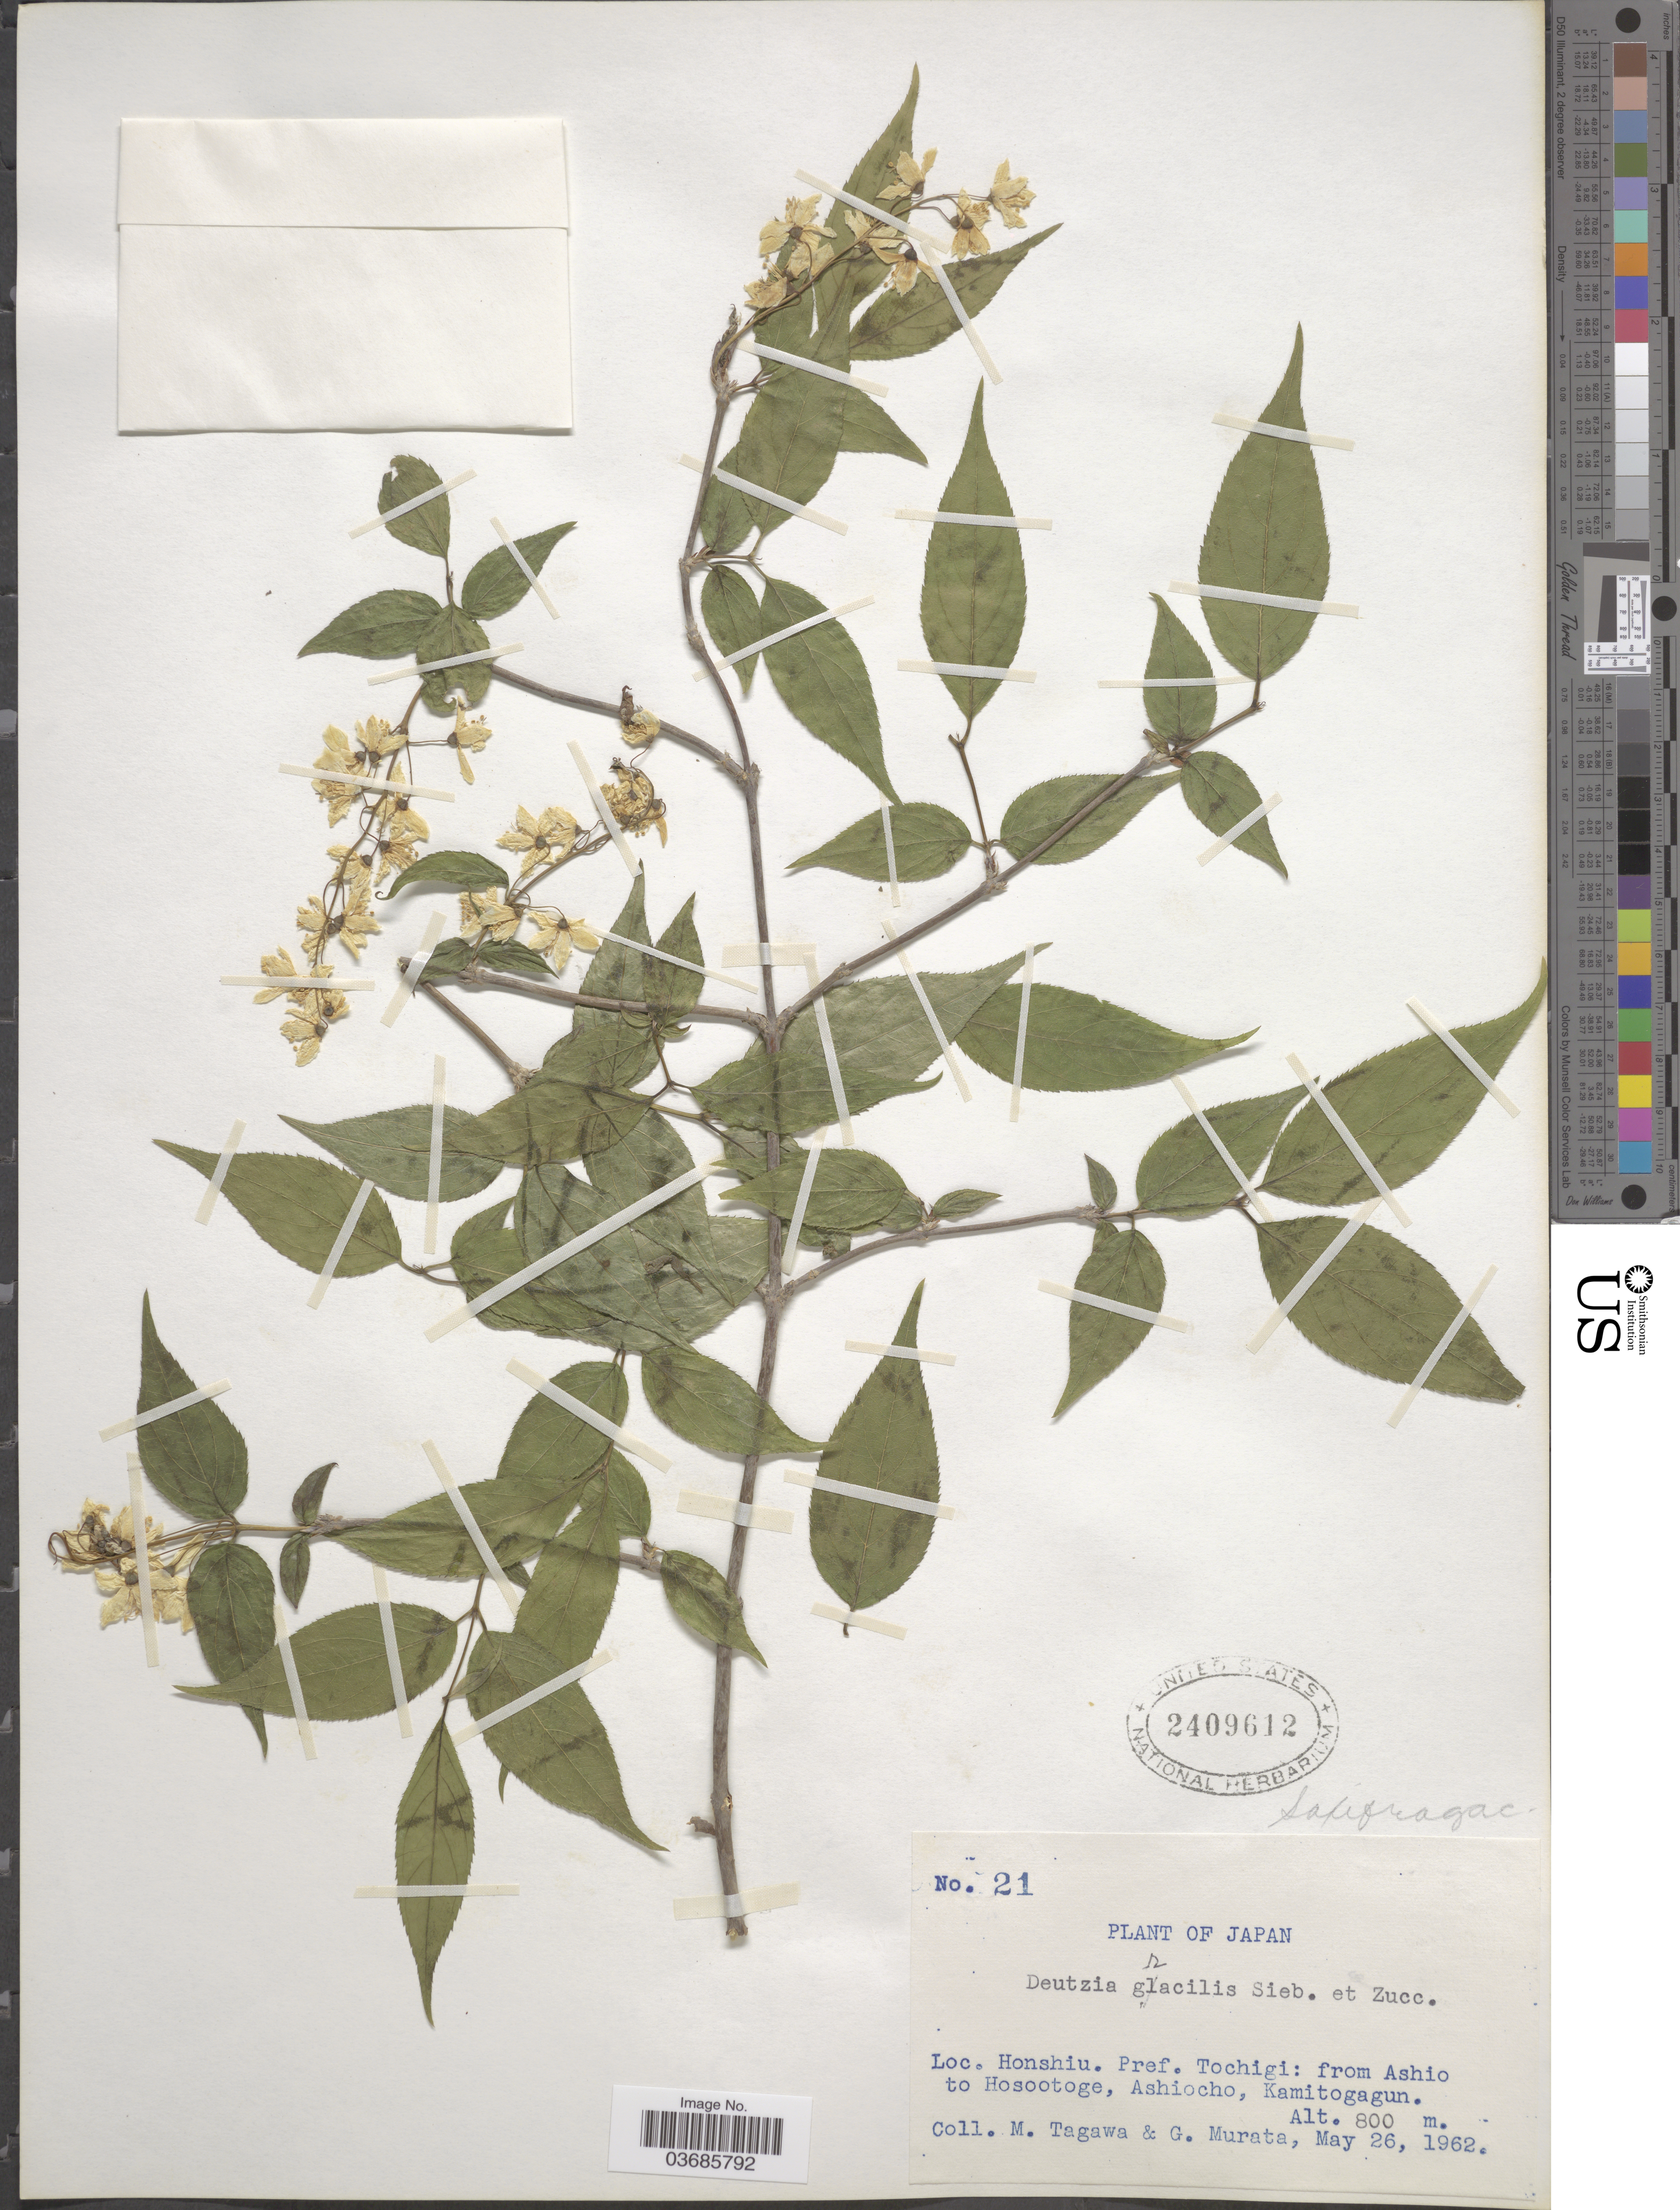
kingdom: Plantae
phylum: Tracheophyta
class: Magnoliopsida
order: Cornales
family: Hydrangeaceae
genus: Deutzia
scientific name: Deutzia gracilis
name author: Siebold & Zucc.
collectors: M. Tagawa & G. Murata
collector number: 21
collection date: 1962-05-26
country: Japan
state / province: Totigi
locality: Honshiu. Pref. Tochigi: from Ashio to Hosootoge, Ashiocho, Kamitogagun.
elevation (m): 800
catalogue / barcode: US 2409612